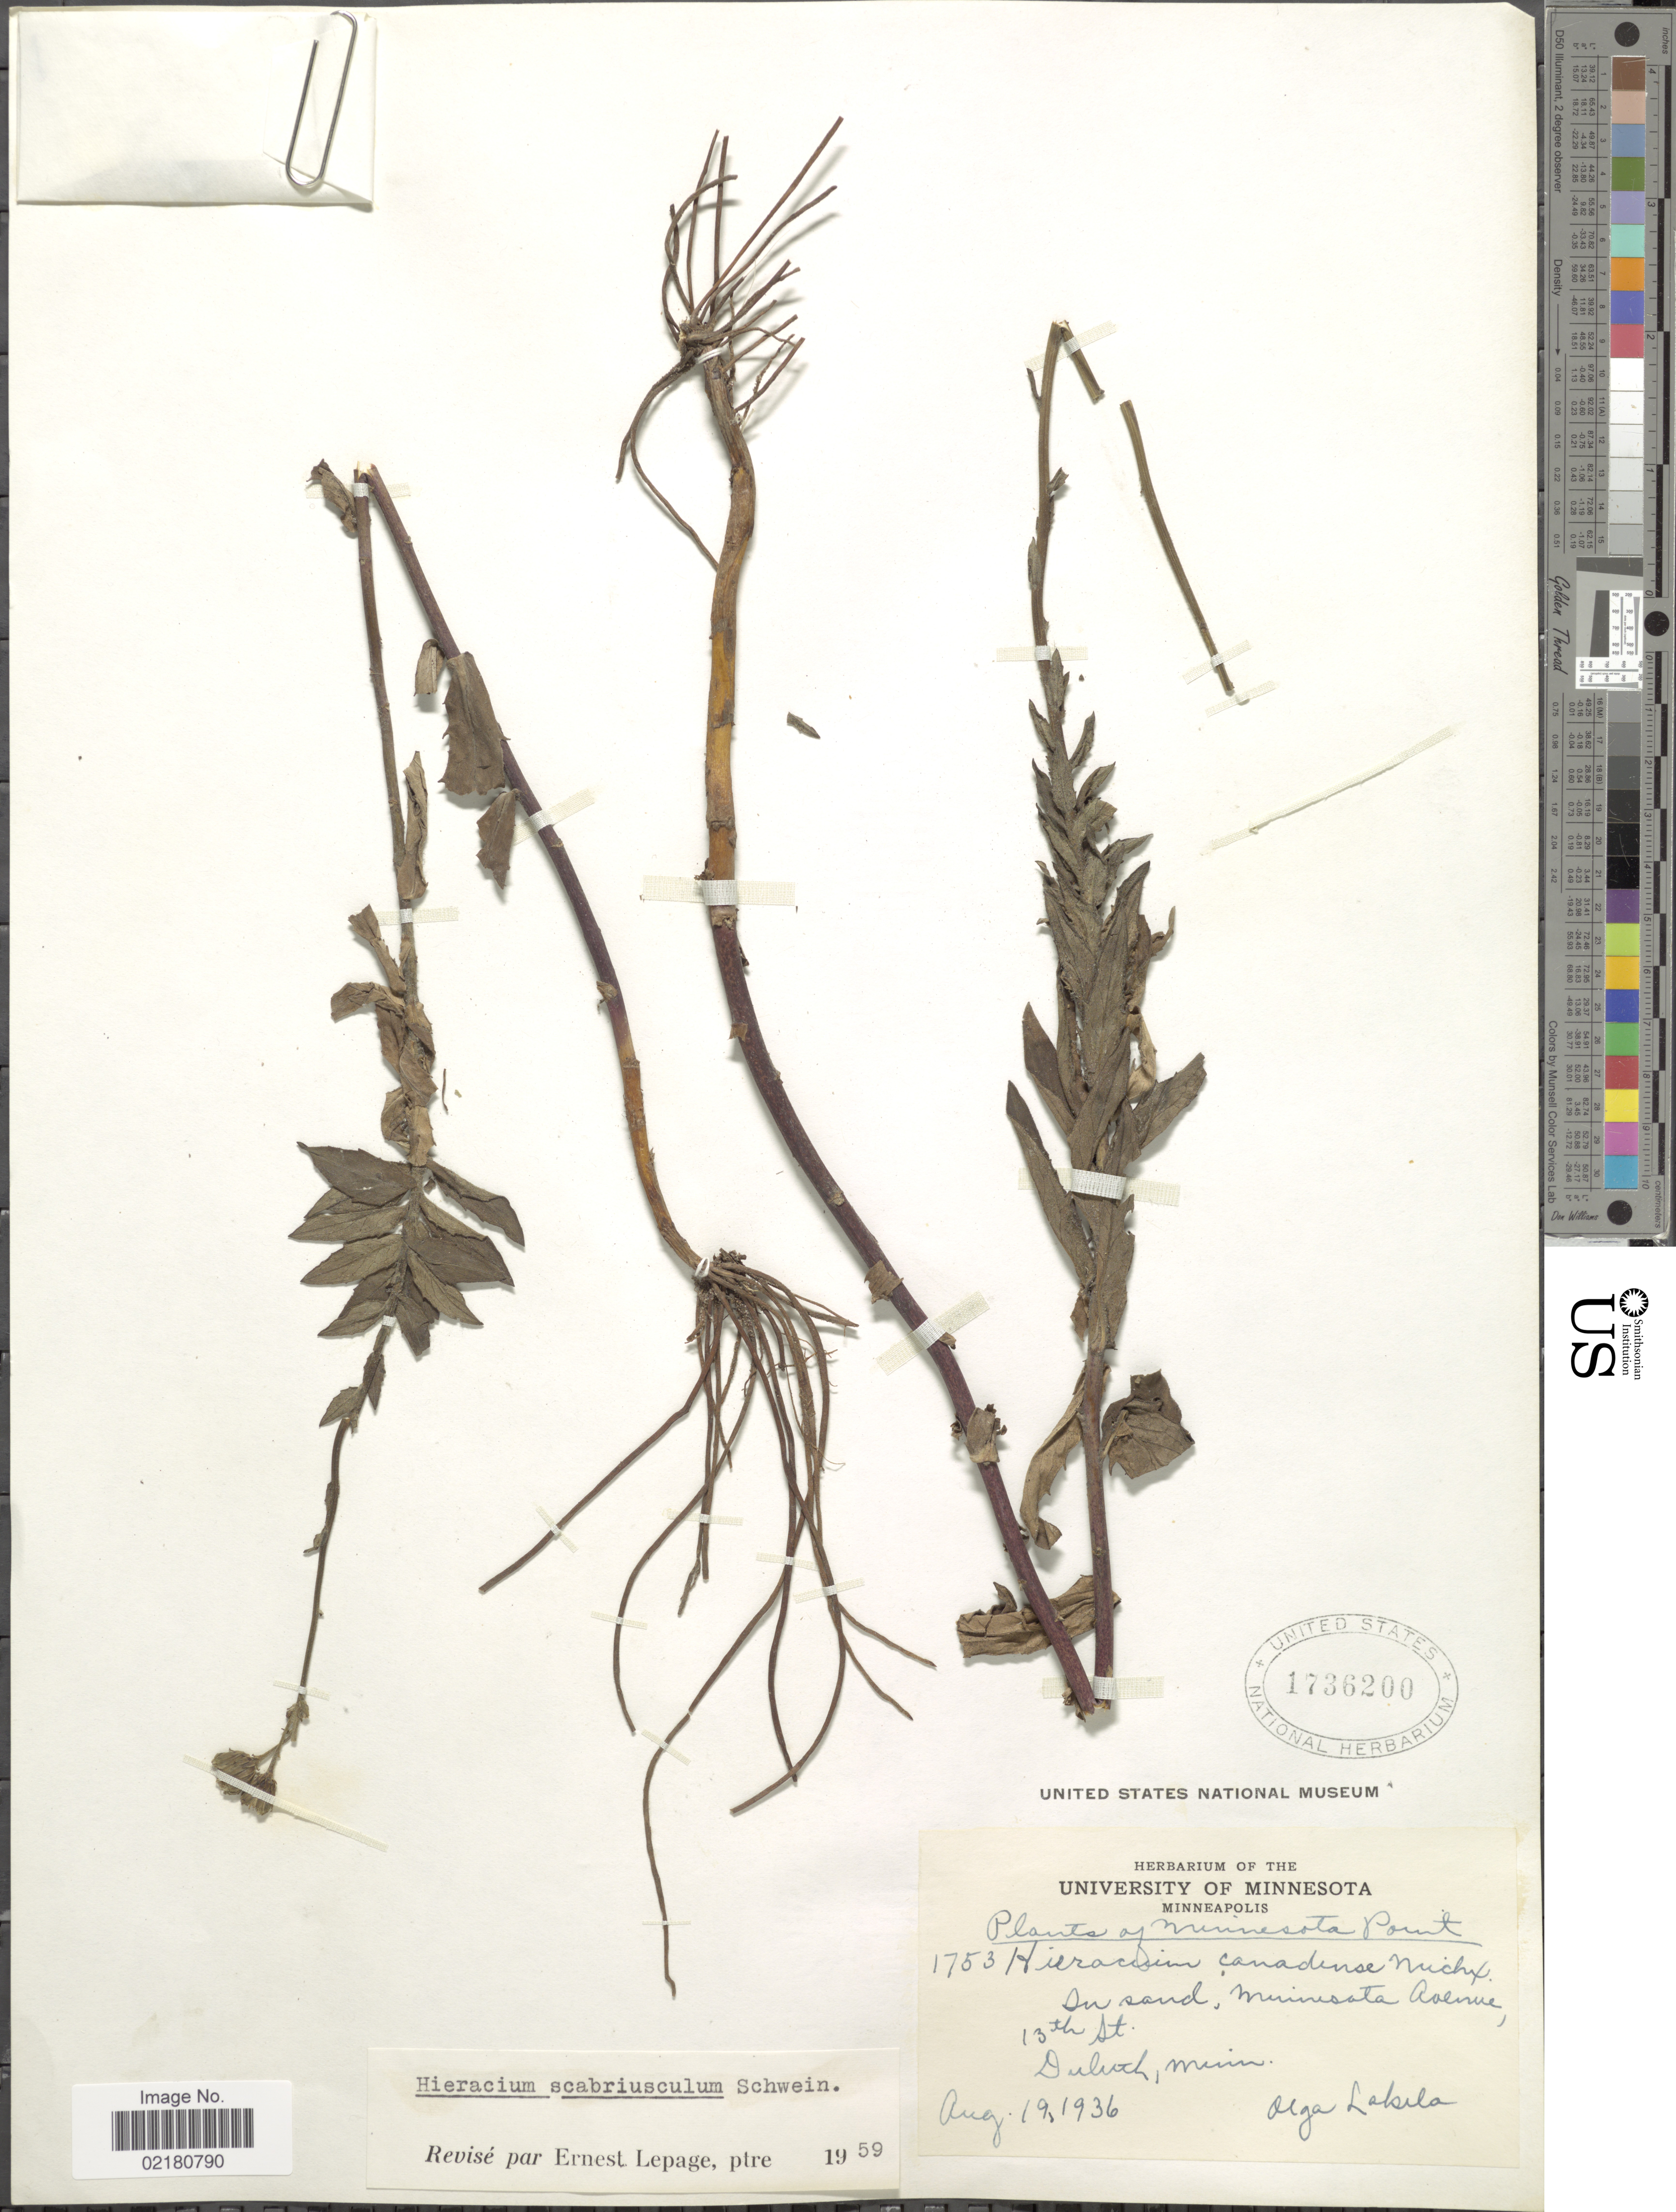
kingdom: Plantae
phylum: Tracheophyta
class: Magnoliopsida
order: Asterales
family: Asteraceae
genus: Hieracium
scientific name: Hieracium umbellatum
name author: L.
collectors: O. K. Lakela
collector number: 1753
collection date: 1936-08-19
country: United States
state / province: Minnesota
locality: Minnesota Avenue, 13th st., Duluth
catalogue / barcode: US 1736200